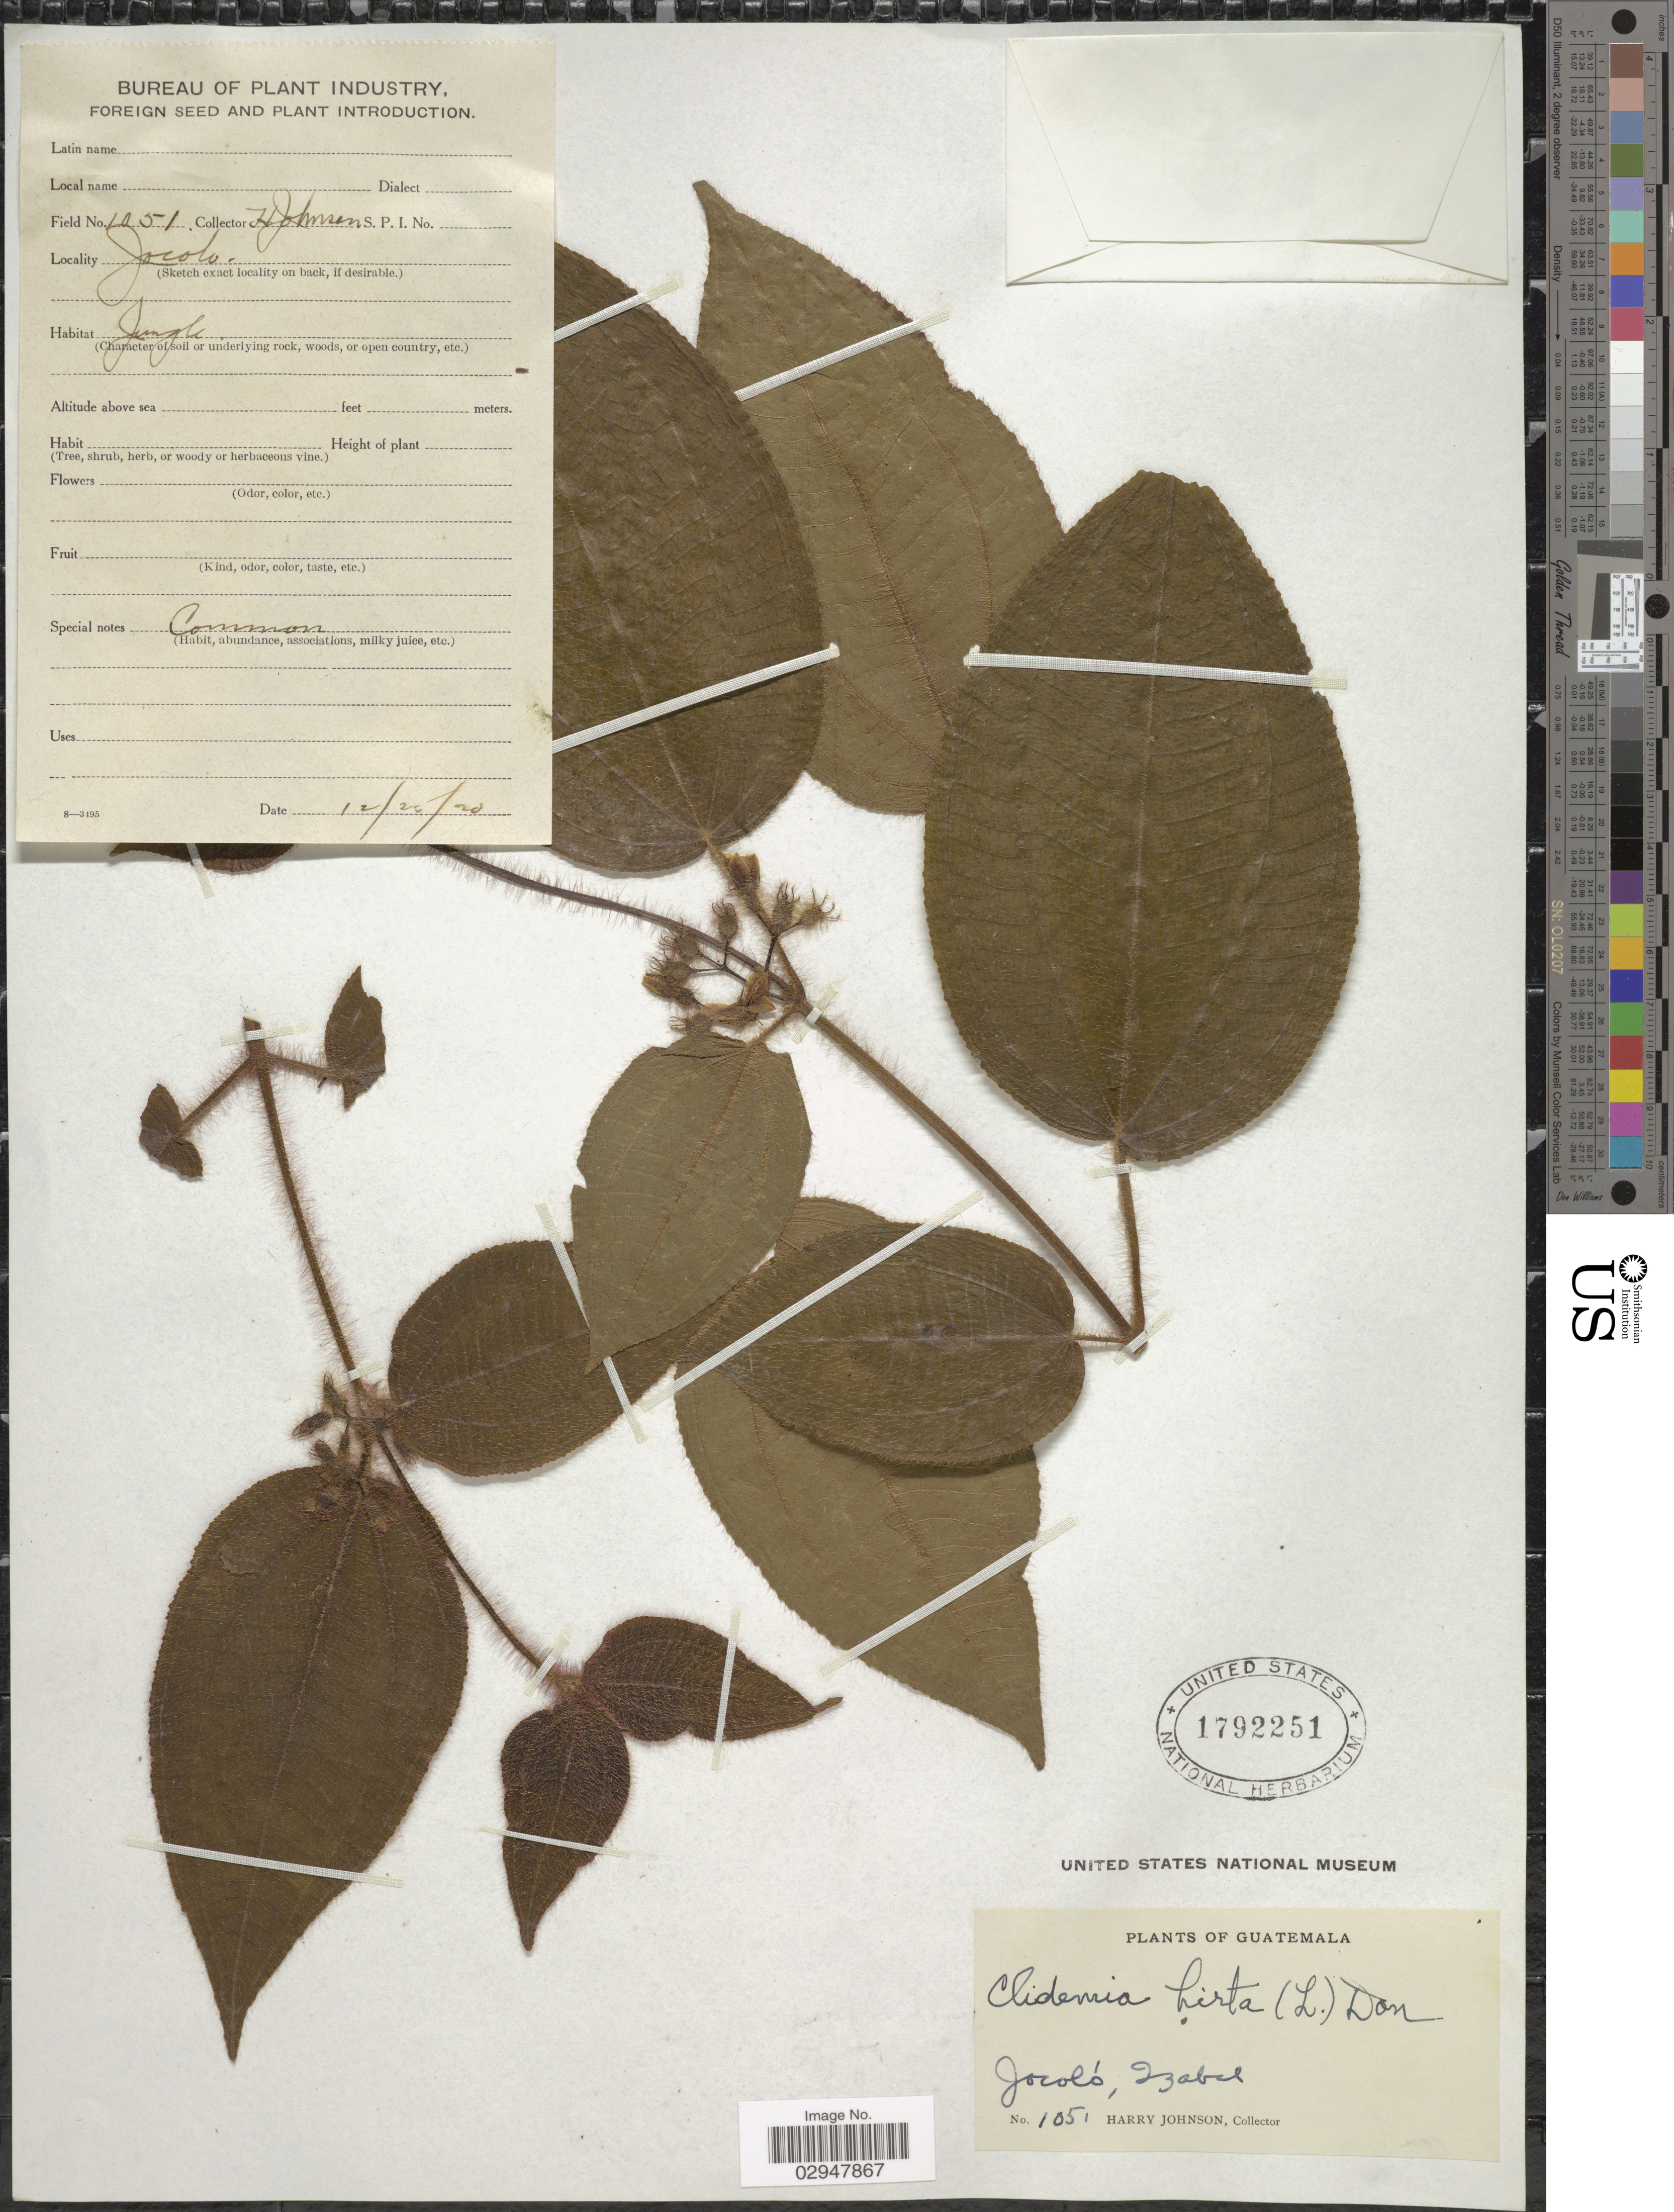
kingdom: Plantae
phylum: Tracheophyta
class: Magnoliopsida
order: Myrtales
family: Melastomataceae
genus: Miconia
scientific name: Miconia hirta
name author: Cogn.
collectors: H. Johnson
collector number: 1051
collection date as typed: Transcribed d/m/y: 20/12/20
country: Guatemala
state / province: Izabal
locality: Jocoló, Izabal.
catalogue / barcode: US 1792251